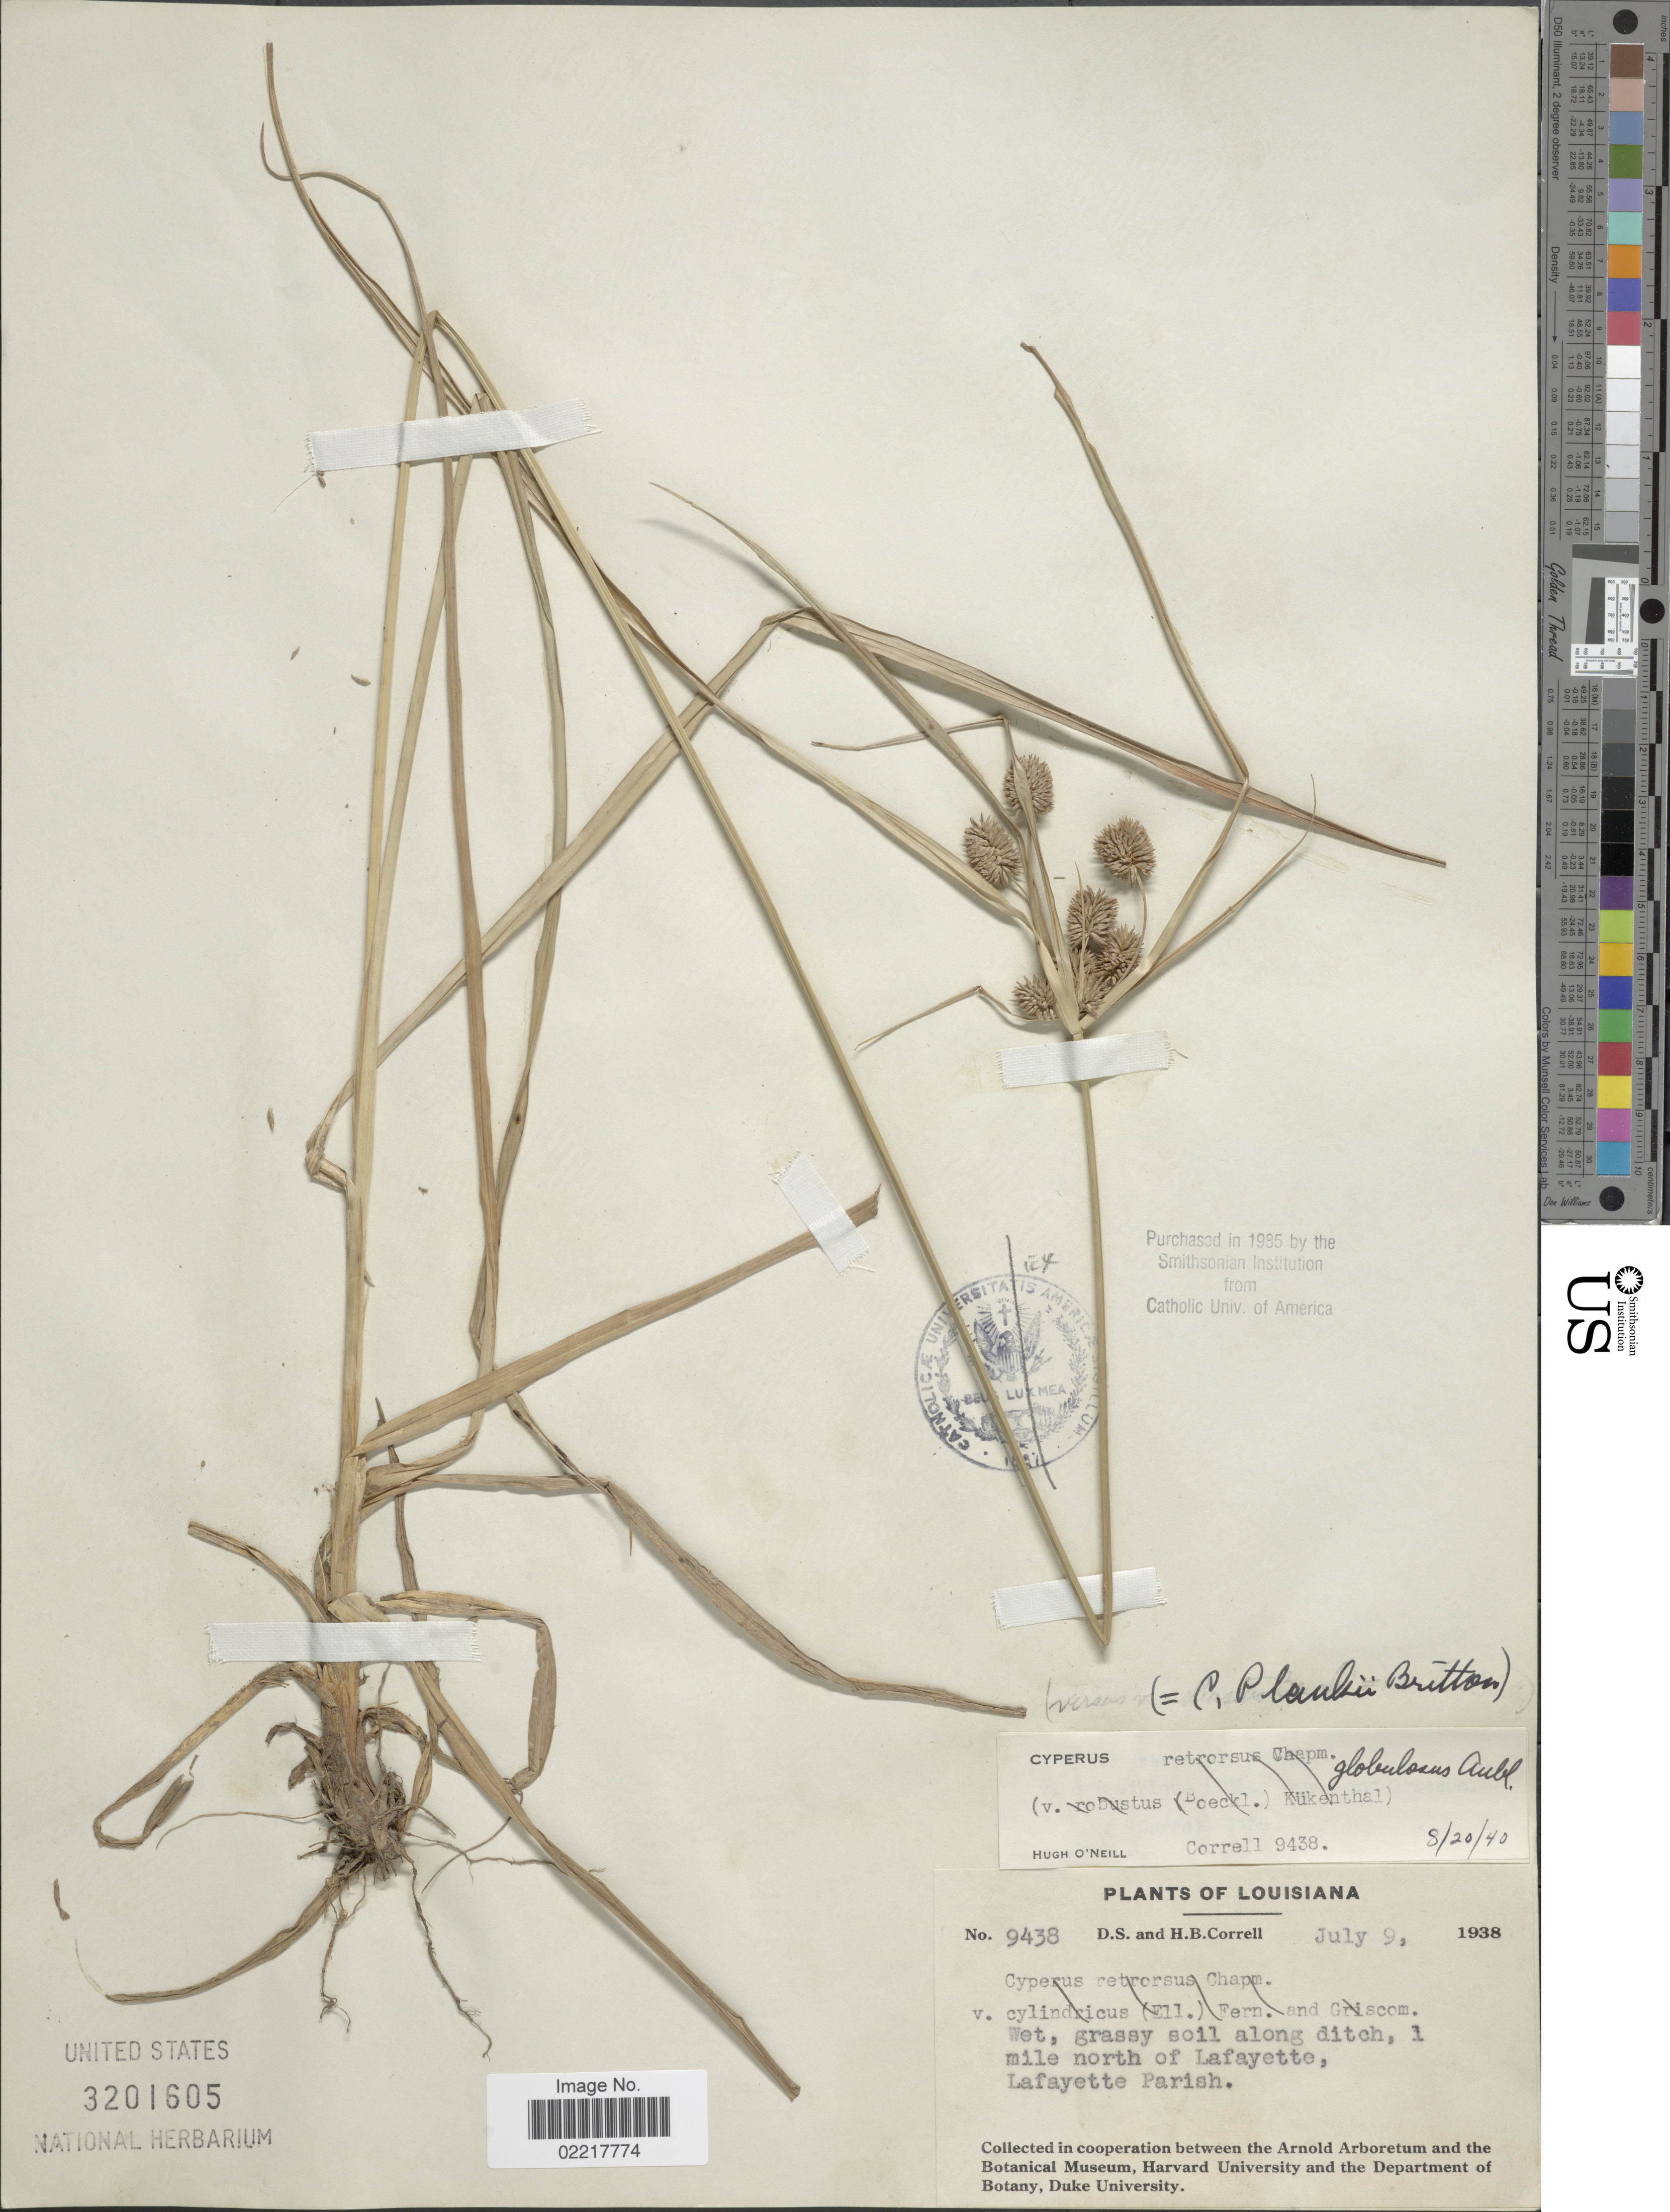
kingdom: Plantae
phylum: Tracheophyta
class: Liliopsida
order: Poales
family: Cyperaceae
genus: Cyperus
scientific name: Cyperus x plankii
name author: Britton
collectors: D. S. Correll & H. Correll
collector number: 9438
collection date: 1938-07-09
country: United States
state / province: Louisiana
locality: Along ditch, 1 mile north of Lafayette, Lafayette Parish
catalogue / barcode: US 3201605